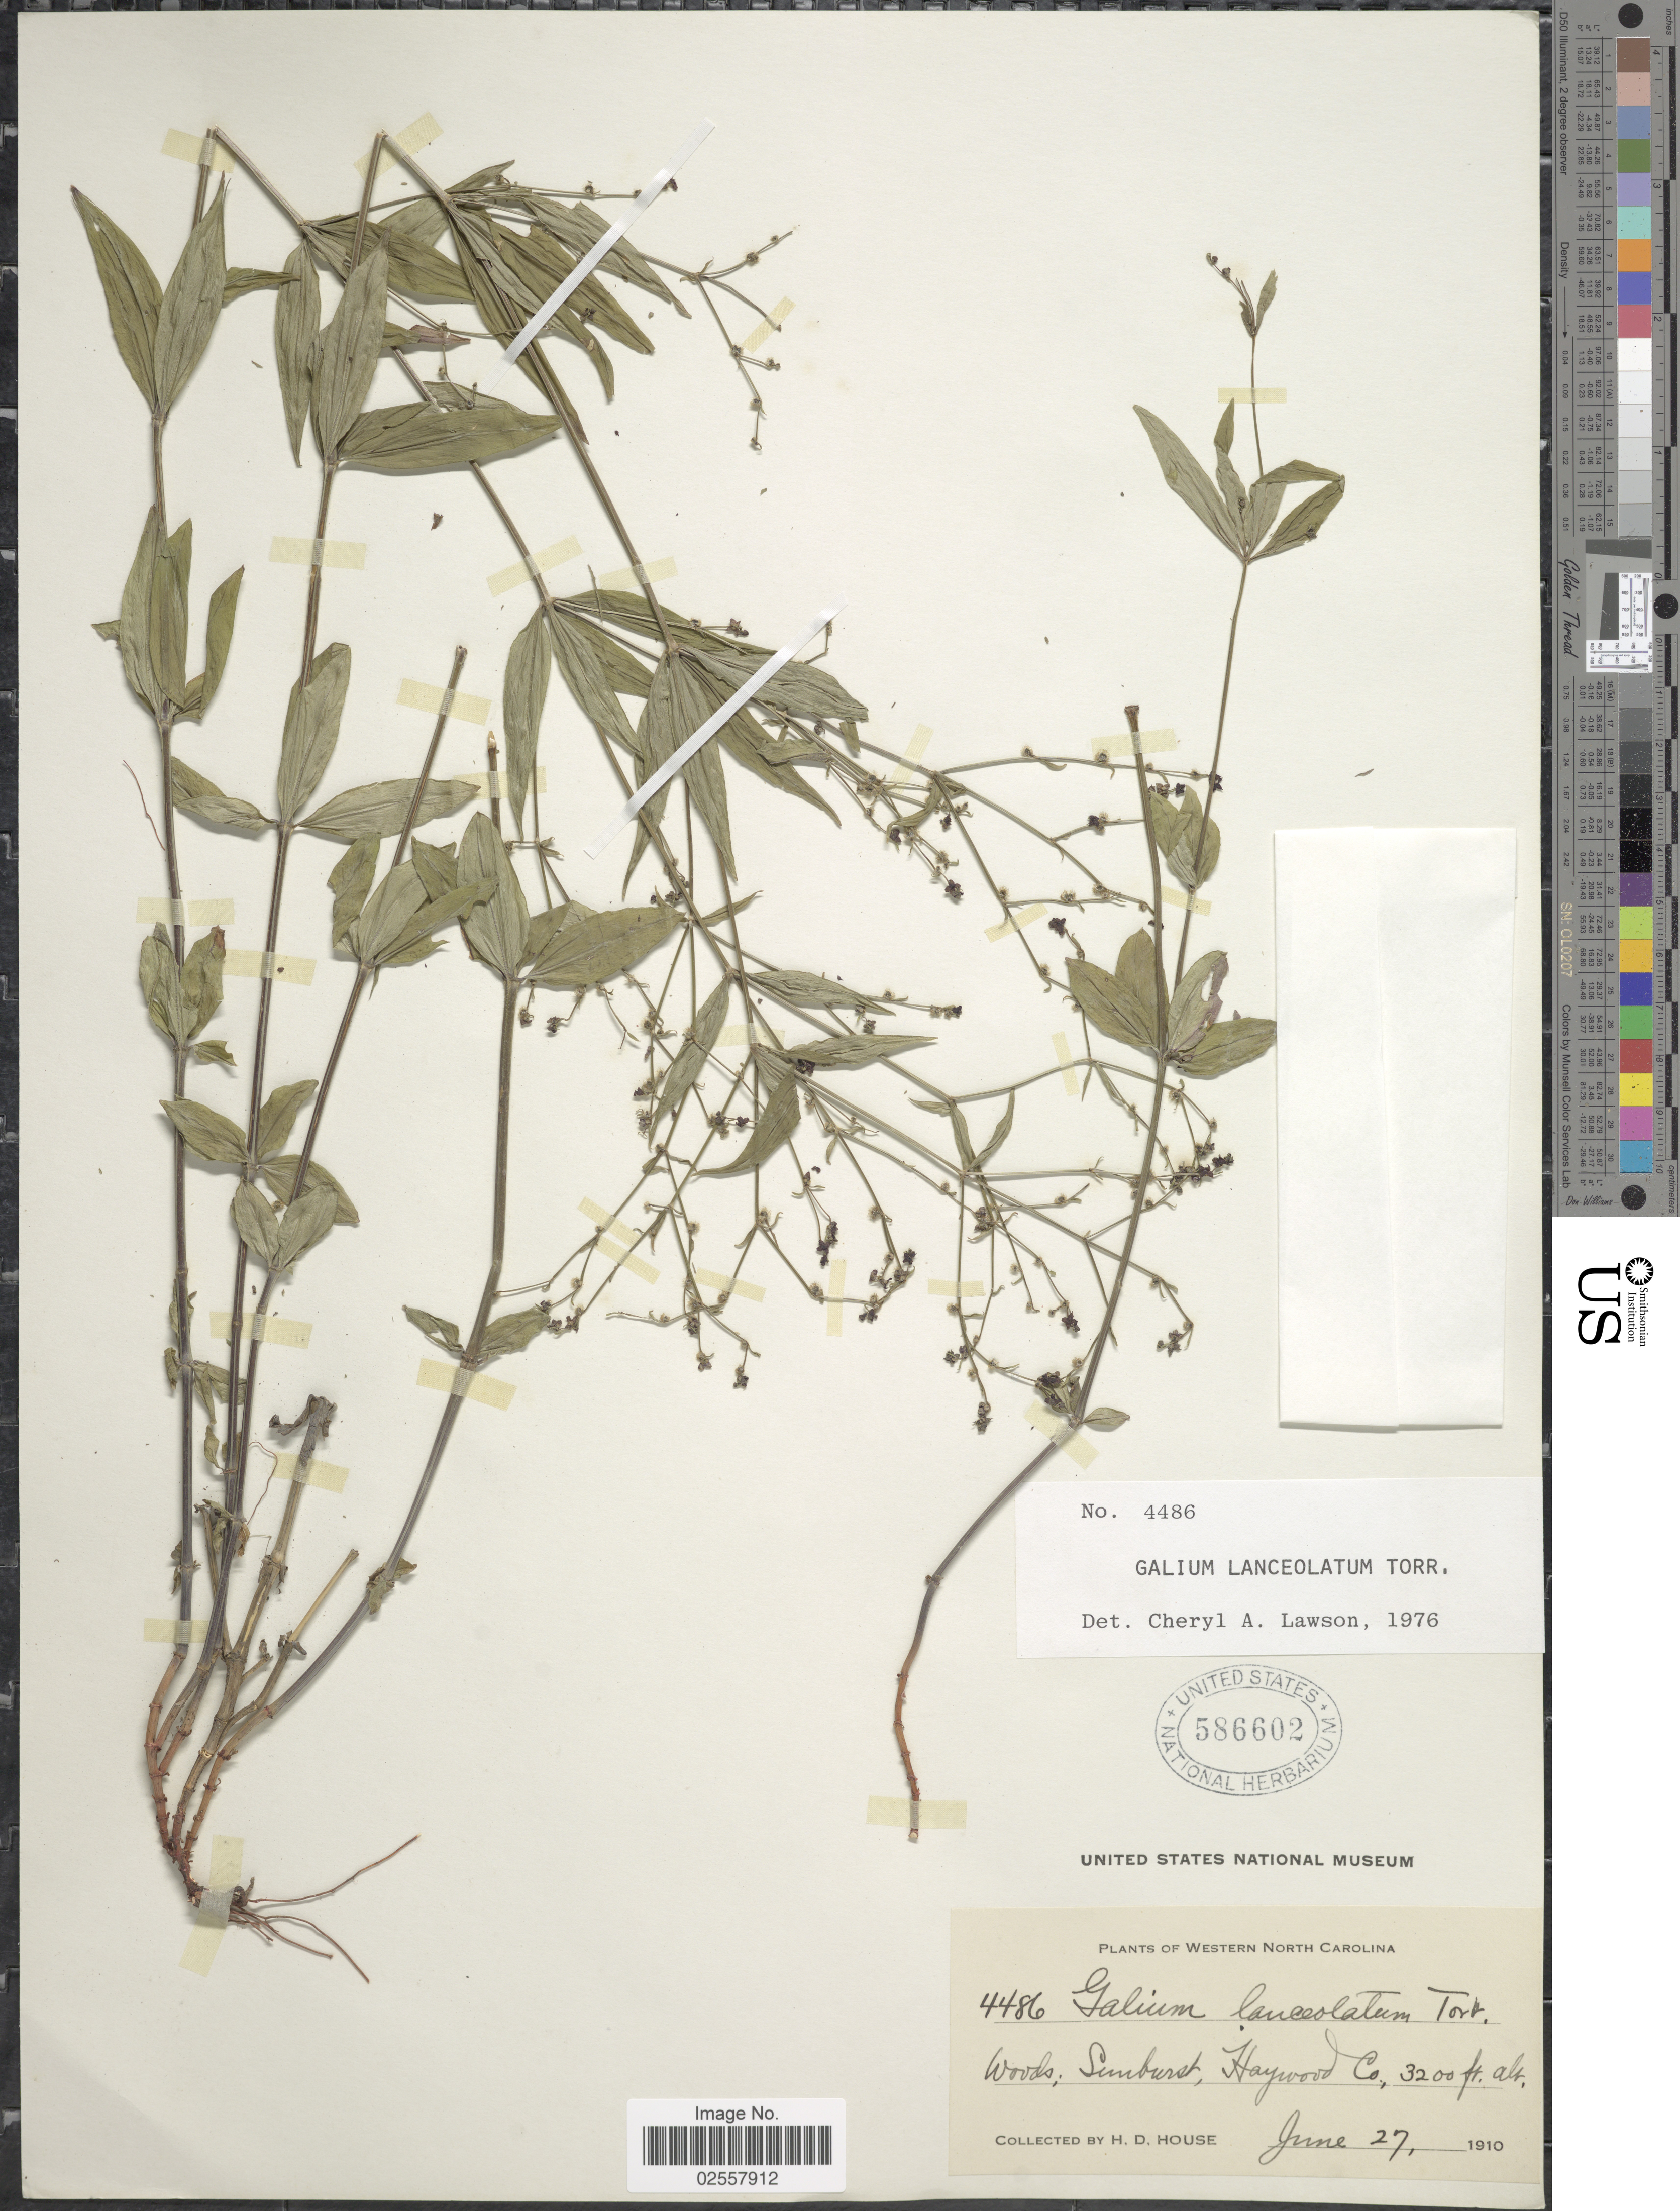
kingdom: Plantae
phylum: Tracheophyta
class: Magnoliopsida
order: Gentianales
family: Rubiaceae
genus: Galium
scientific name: Galium lanceolatum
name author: (Torr. & A. Gray) Torr.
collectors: H. D. House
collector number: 4486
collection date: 1910-06-27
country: United States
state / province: North Carolina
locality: Western North Carolina, Sumburst, Haywood Co.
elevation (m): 975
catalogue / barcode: US 586602